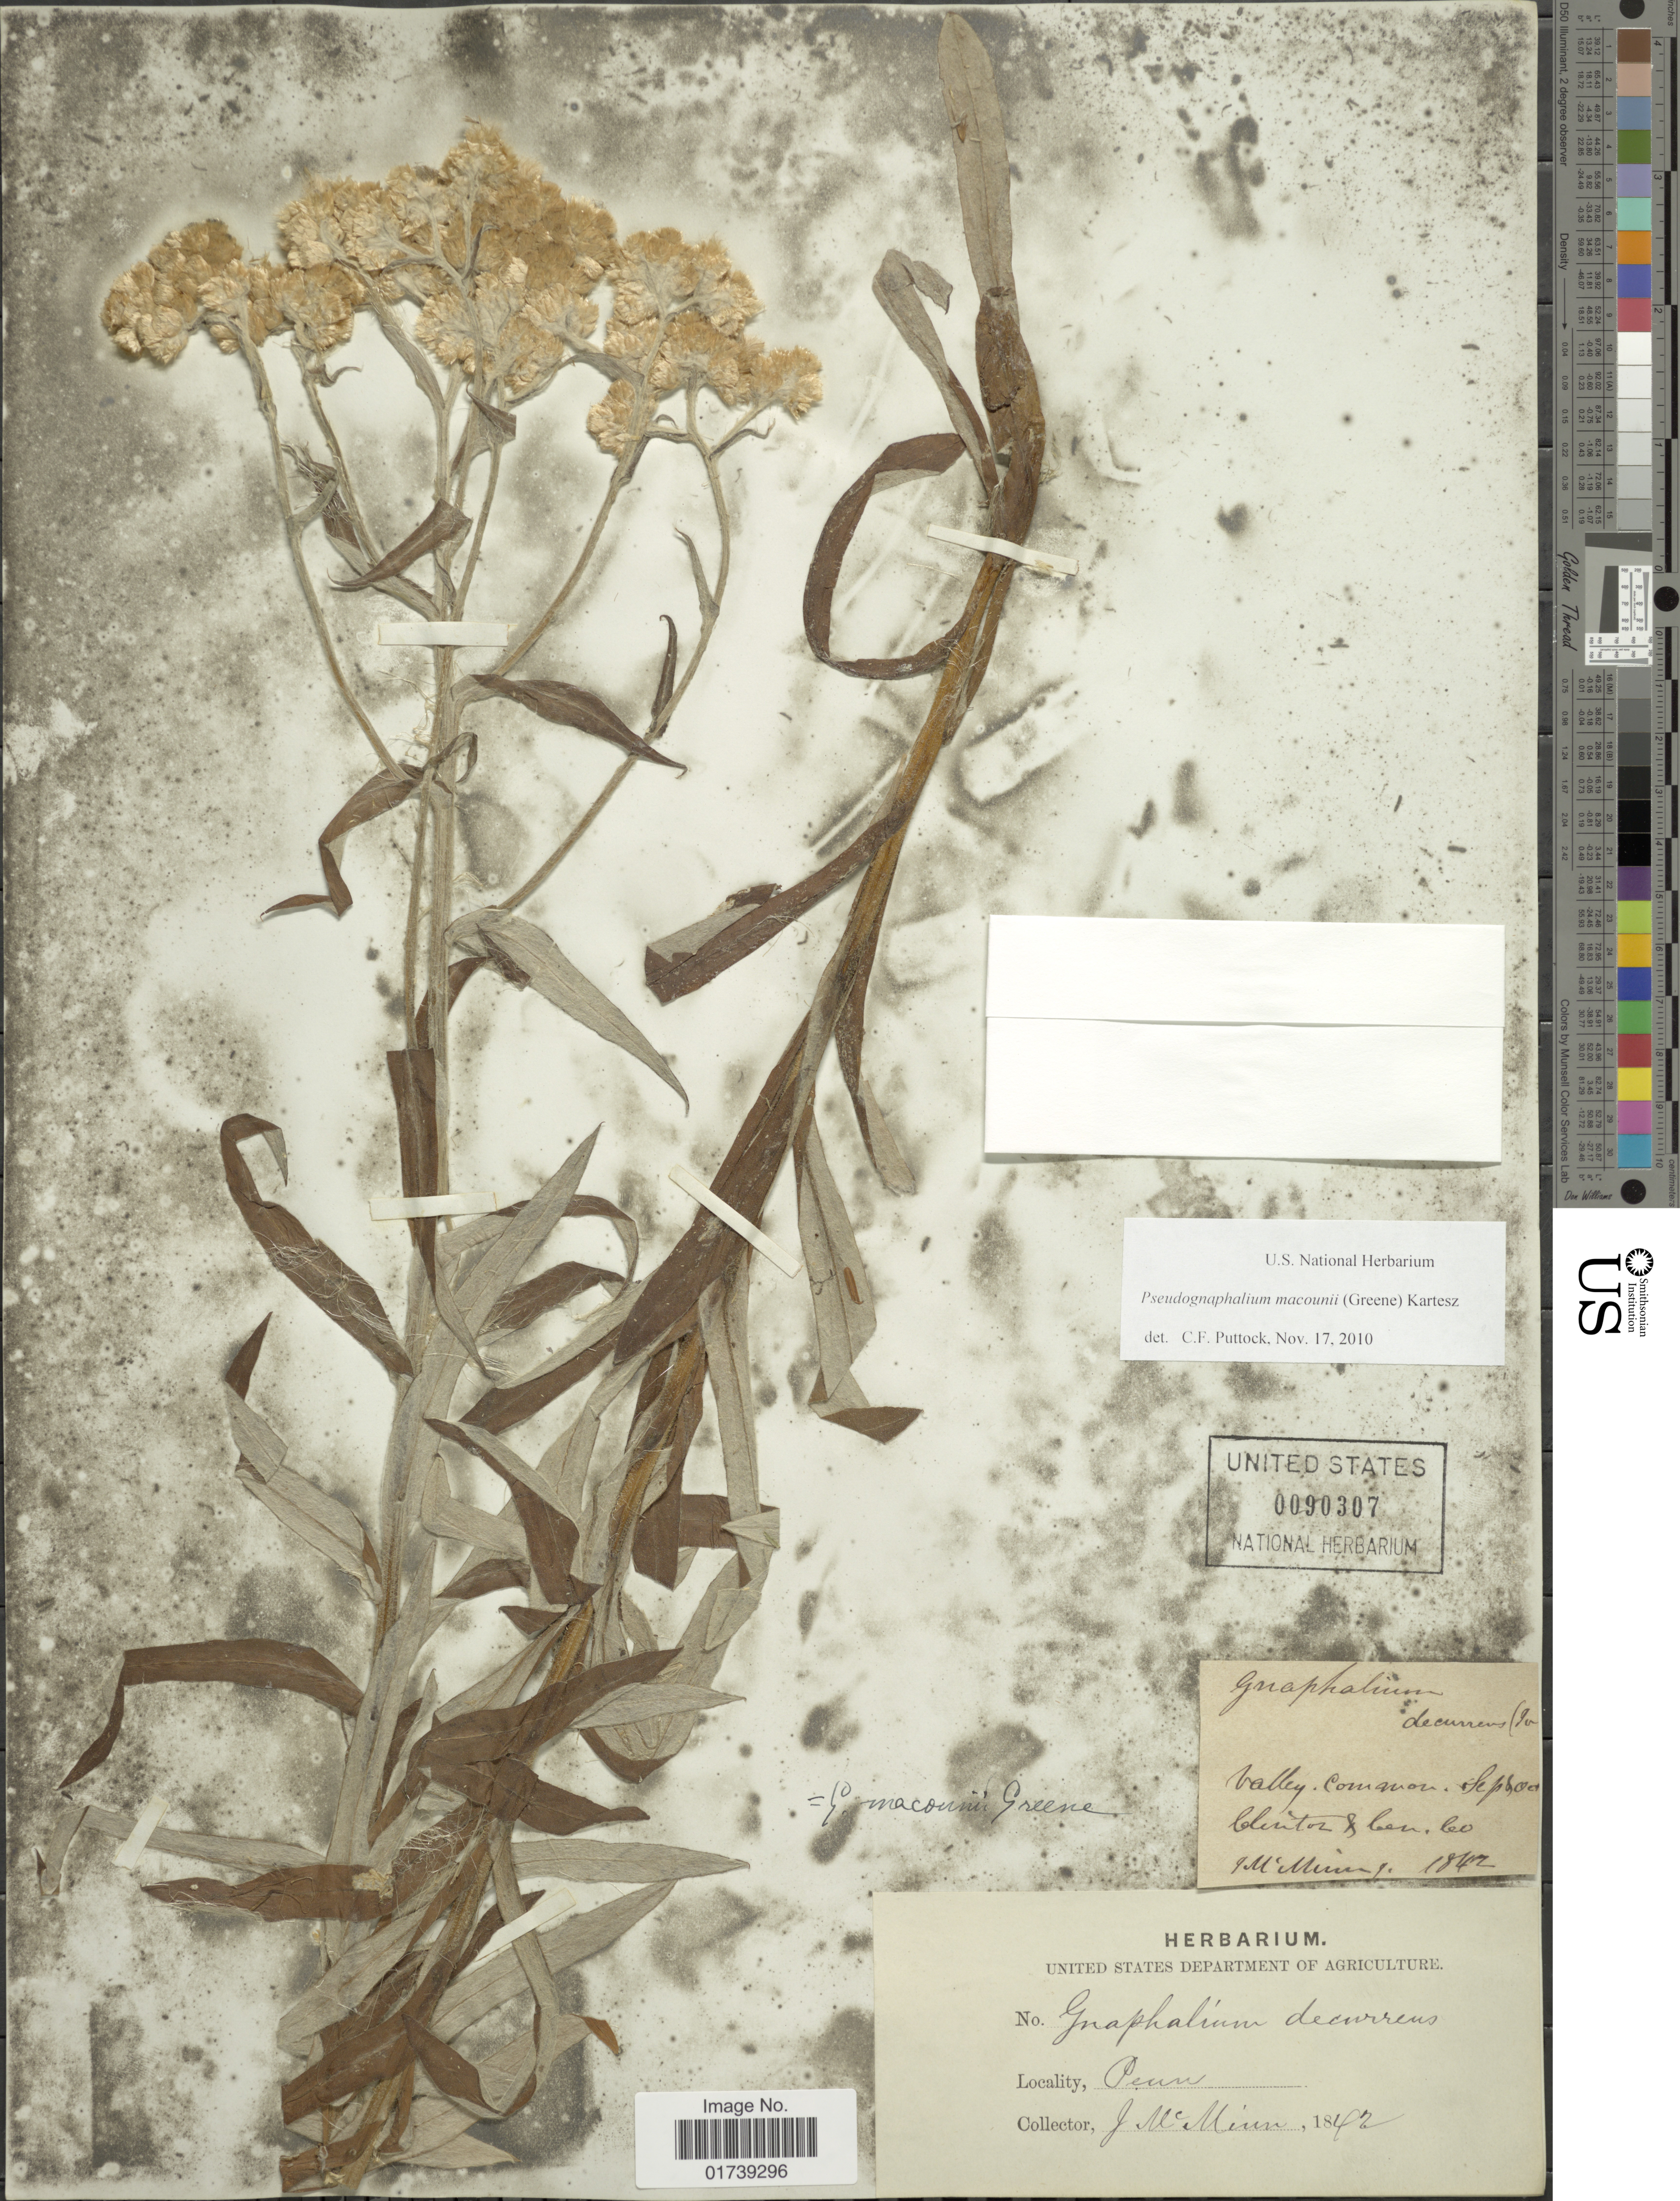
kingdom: Plantae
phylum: Tracheophyta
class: Magnoliopsida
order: Asterales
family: Asteraceae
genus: Pseudognaphalium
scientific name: Pseudognaphalium macounii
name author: (Greene) Kartesz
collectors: J. McMinn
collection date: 1842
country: United States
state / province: Pennsylvania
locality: Penn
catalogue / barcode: US 90307